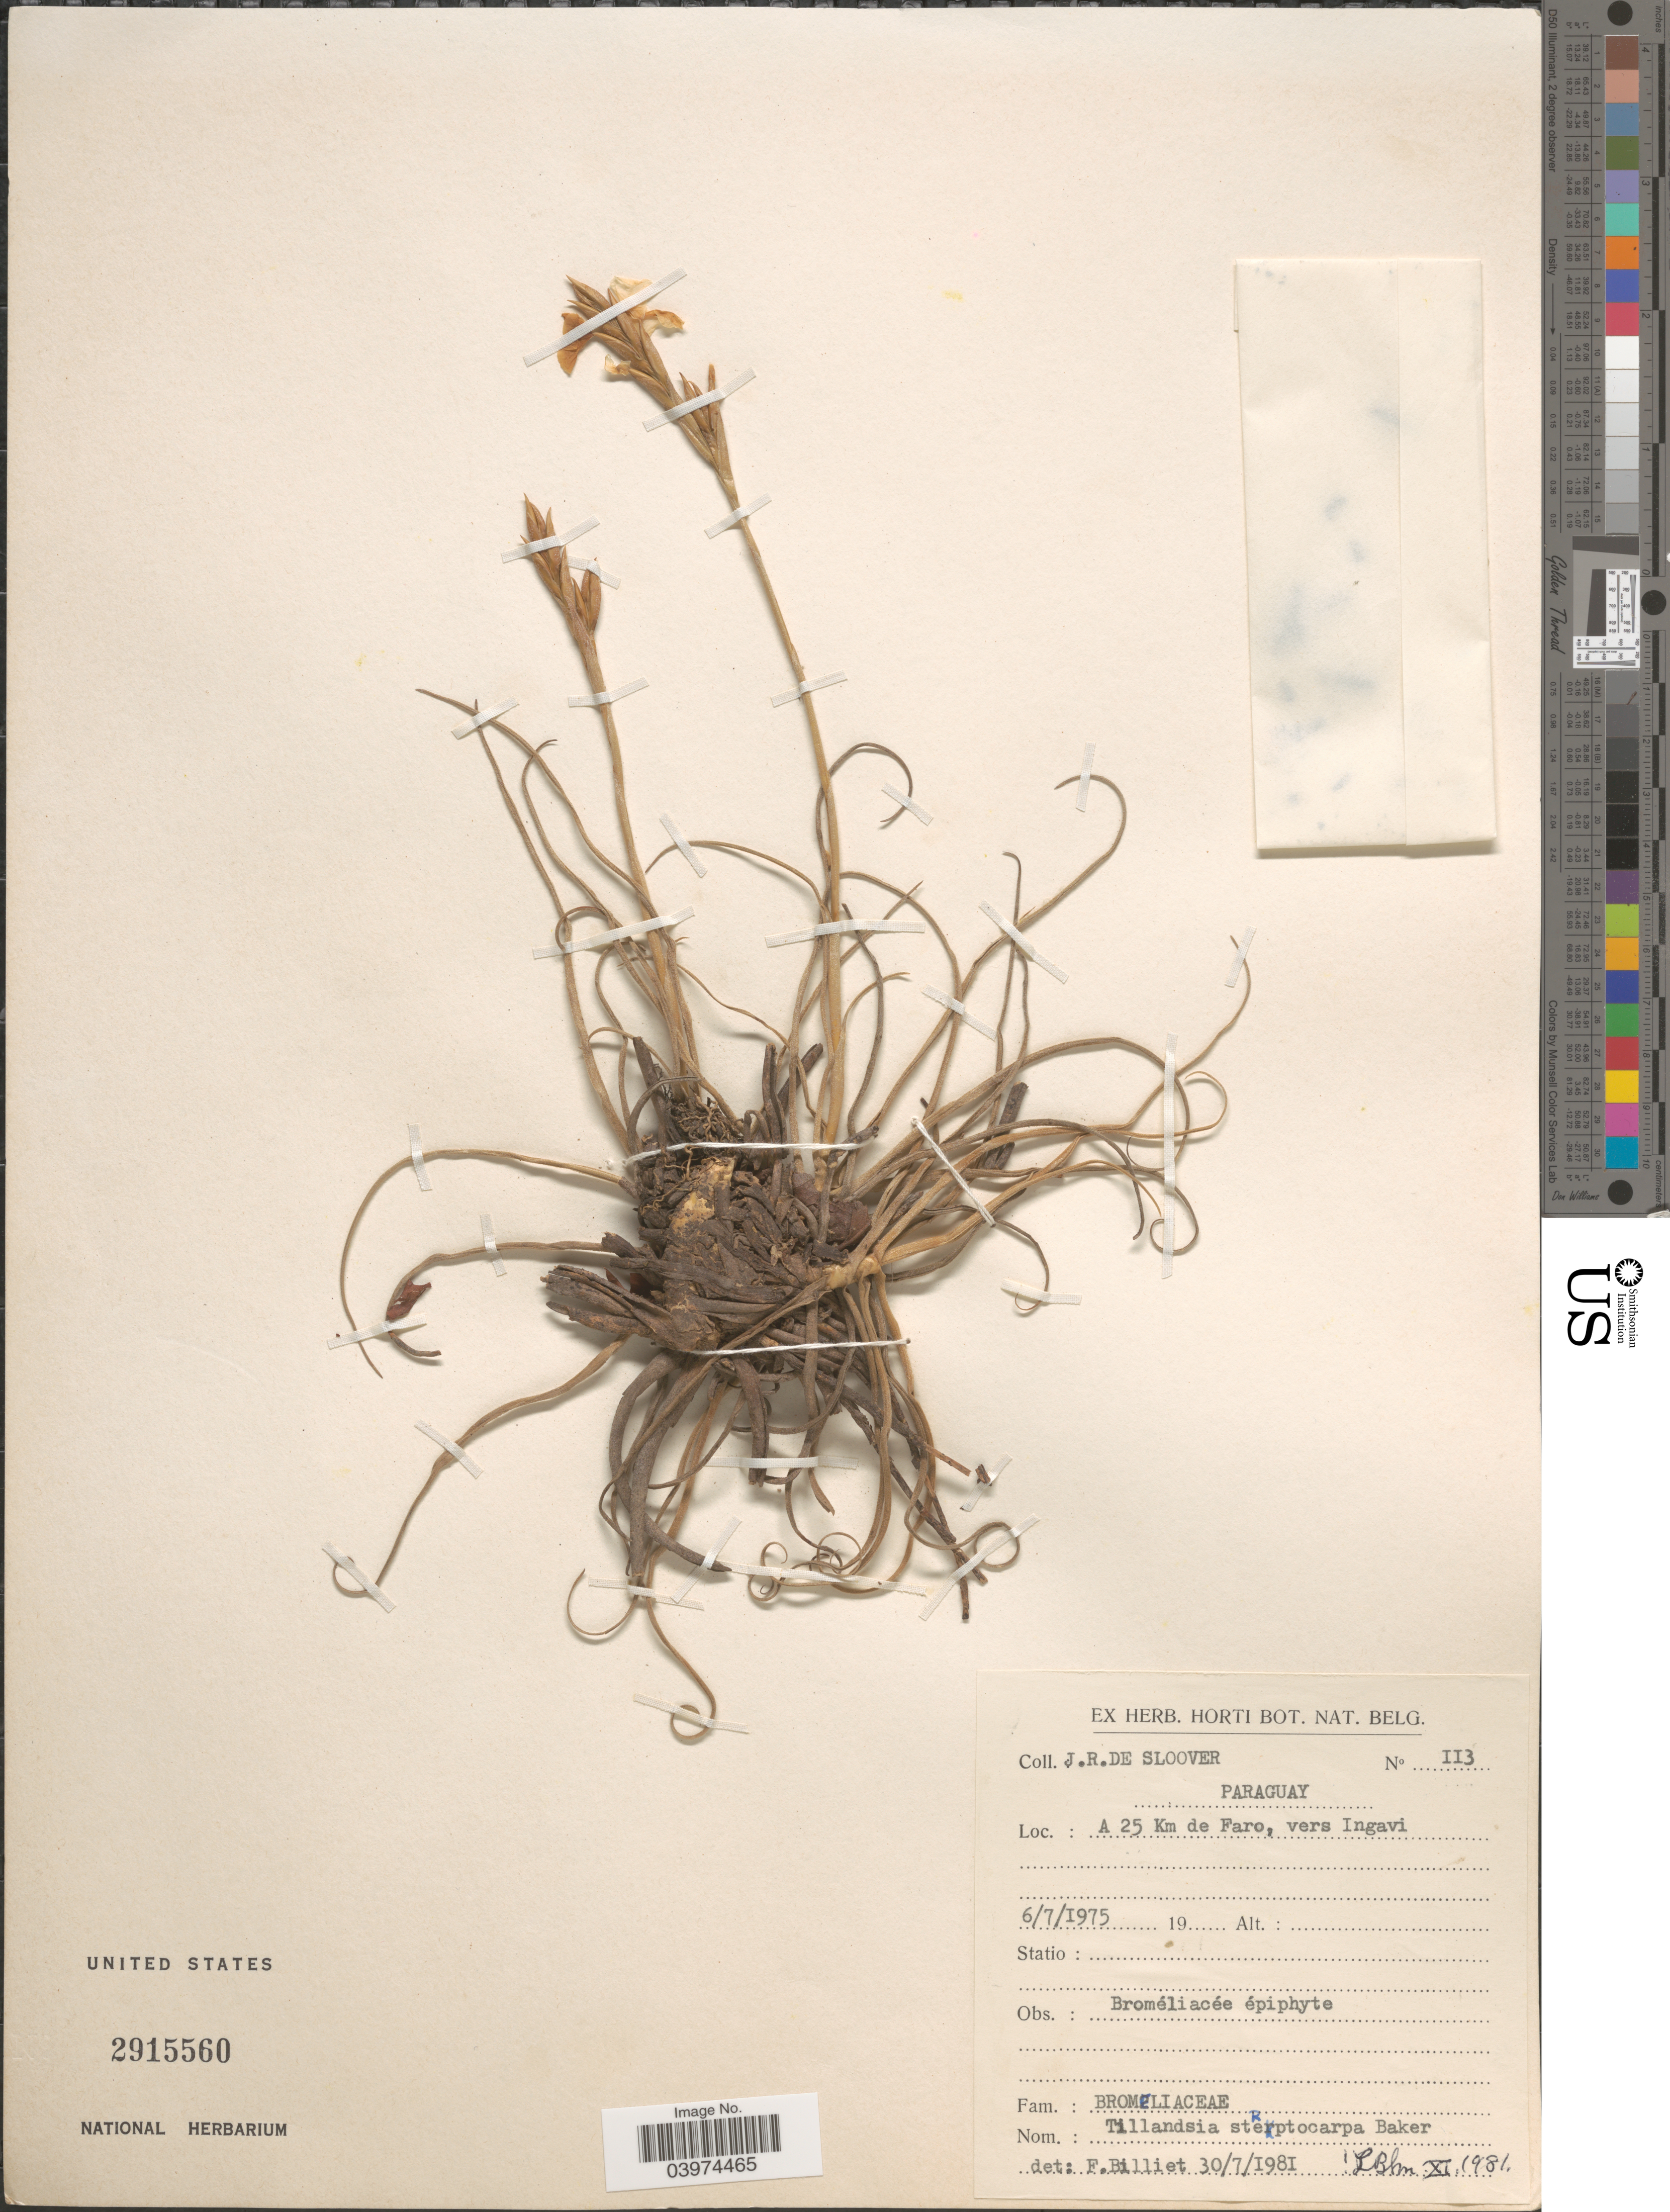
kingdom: Plantae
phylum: Tracheophyta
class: Liliopsida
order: Poales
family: Bromeliaceae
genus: Tillandsia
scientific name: Tillandsia streptocarpa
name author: Baker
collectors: J. Sloover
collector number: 113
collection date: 1975-07-06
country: Paraguay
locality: A 25 Km de Faro, vers Ingavi.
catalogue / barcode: US 2915560